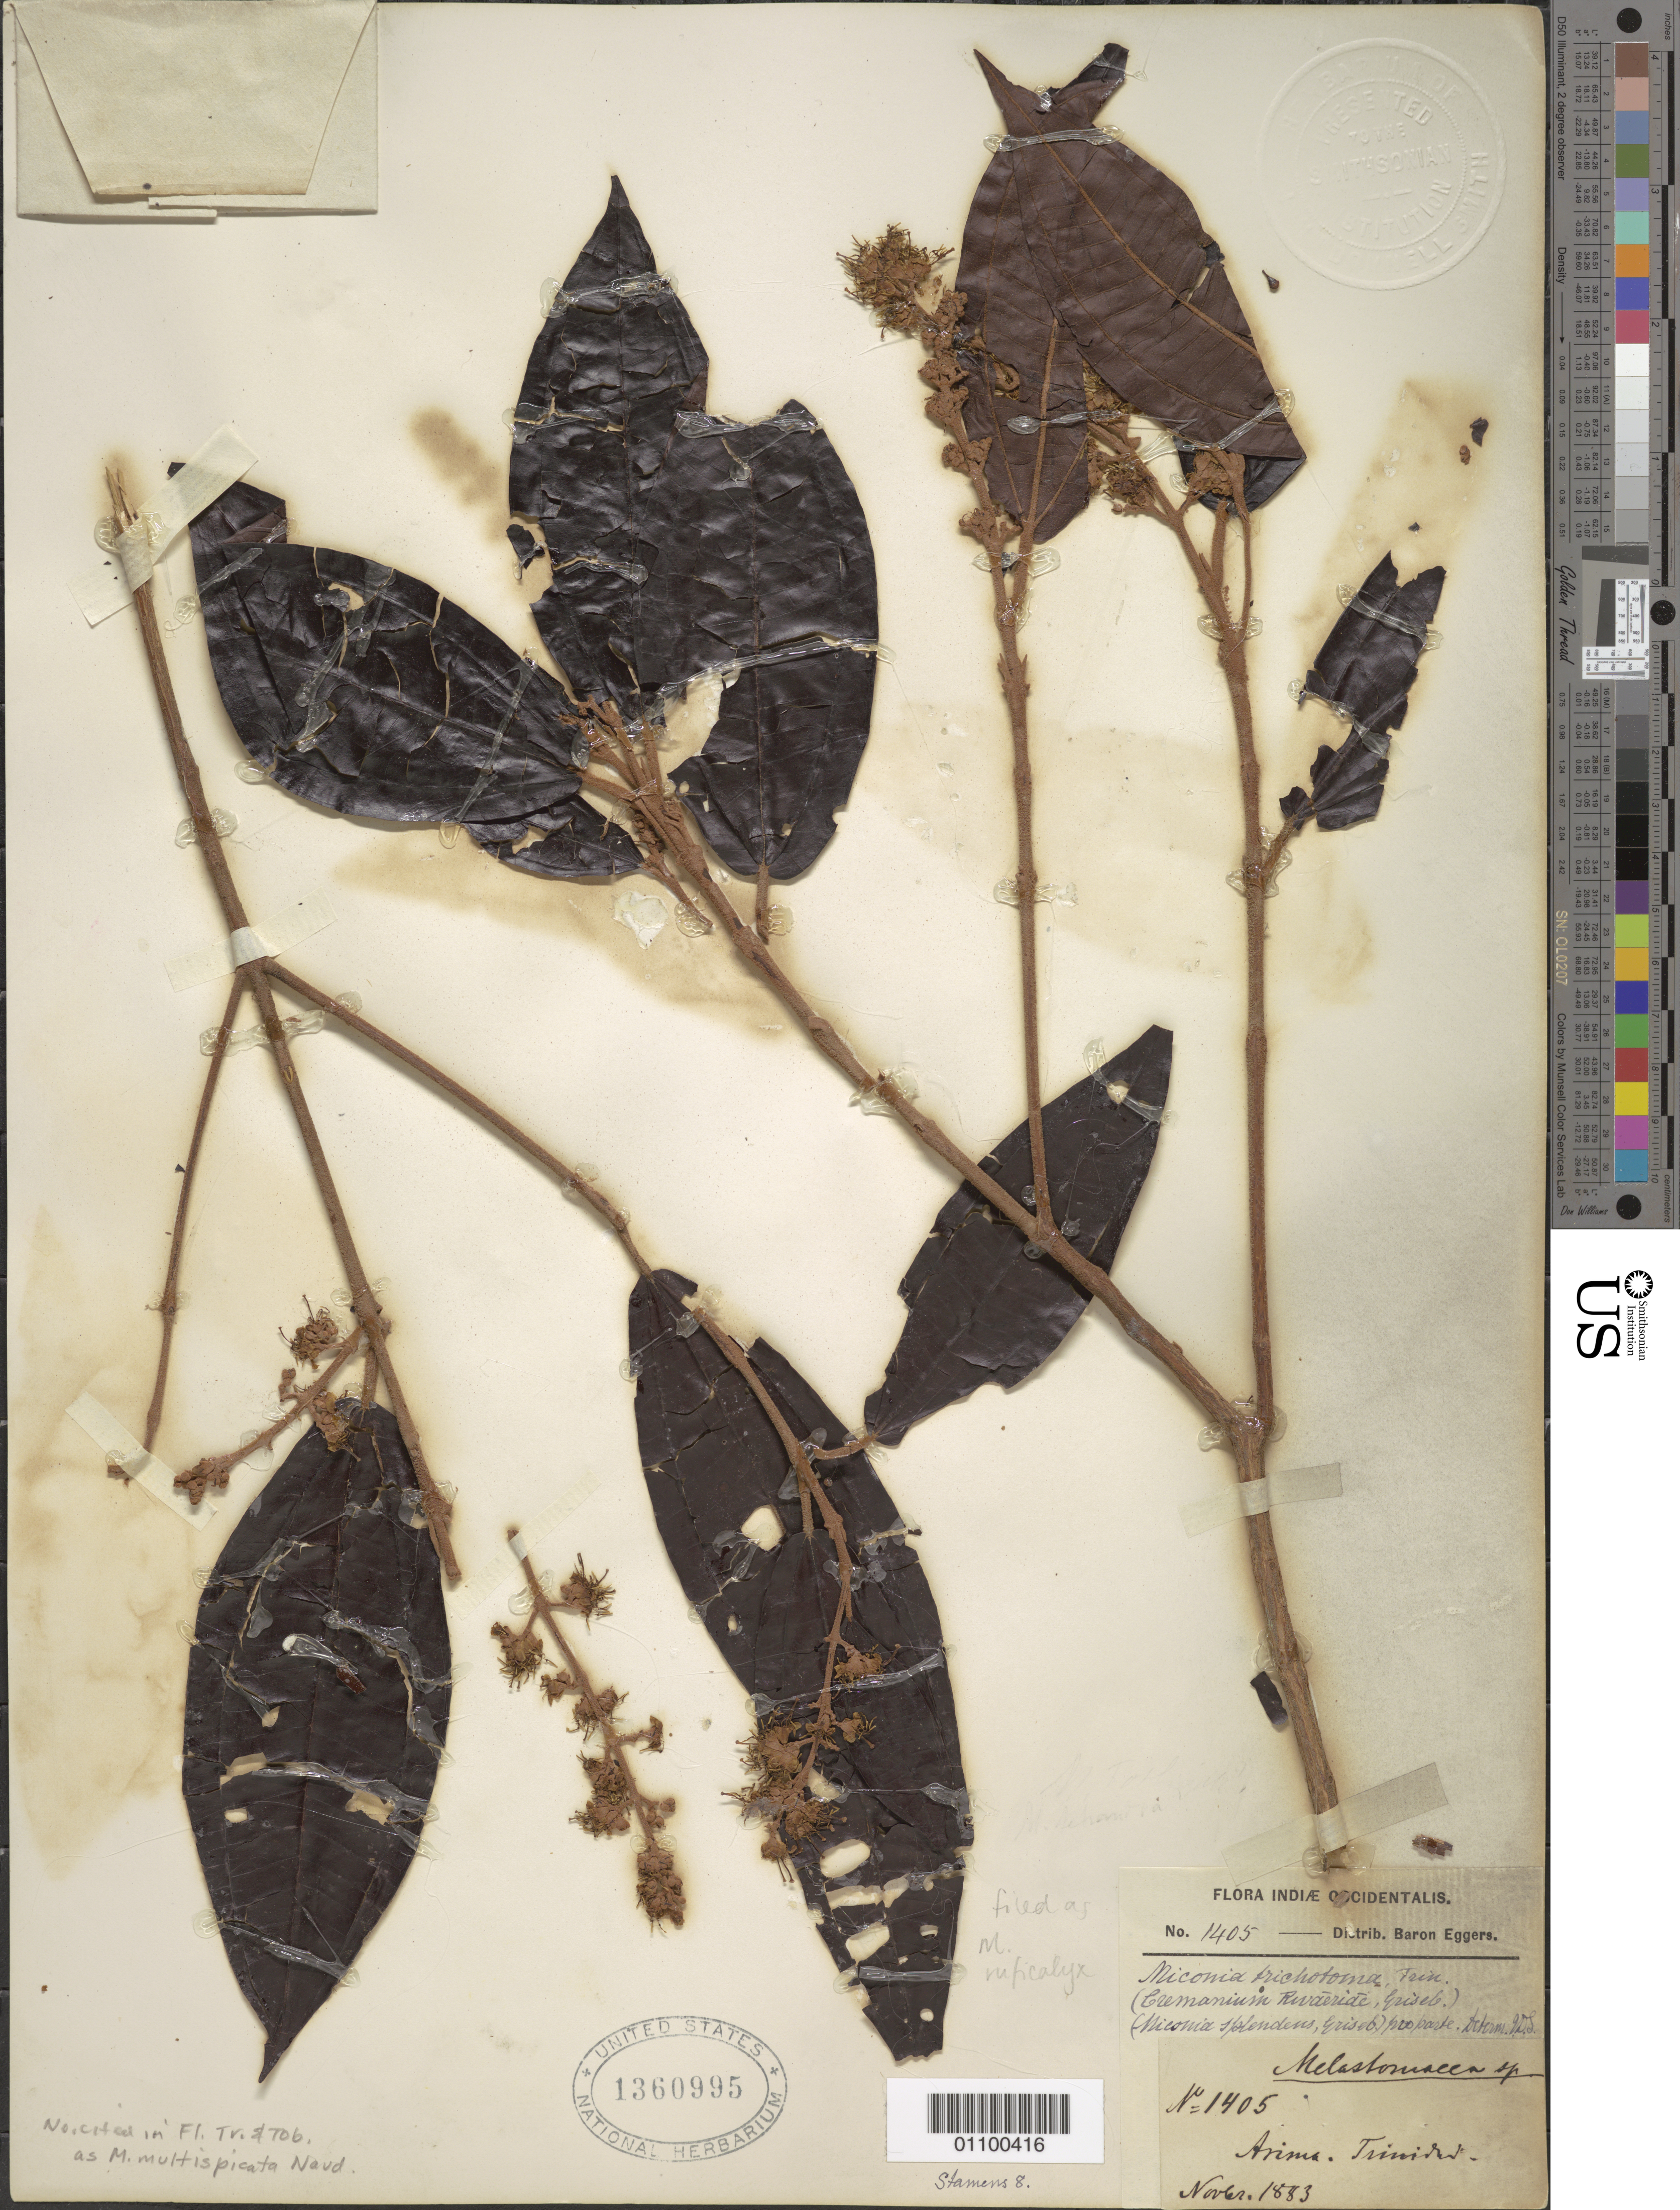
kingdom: Plantae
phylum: Tracheophyta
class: Magnoliopsida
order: Myrtales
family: Melastomataceae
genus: Miconia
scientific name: Miconia ruficalyx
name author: Gleason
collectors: H. F. A. von Eggers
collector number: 1405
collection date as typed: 01 Nov 1883 to 30 Nov 1883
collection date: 1883-11-01/1883-11-30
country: Trinidad and Tobago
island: Trinidad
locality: Arima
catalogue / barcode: US 1360995